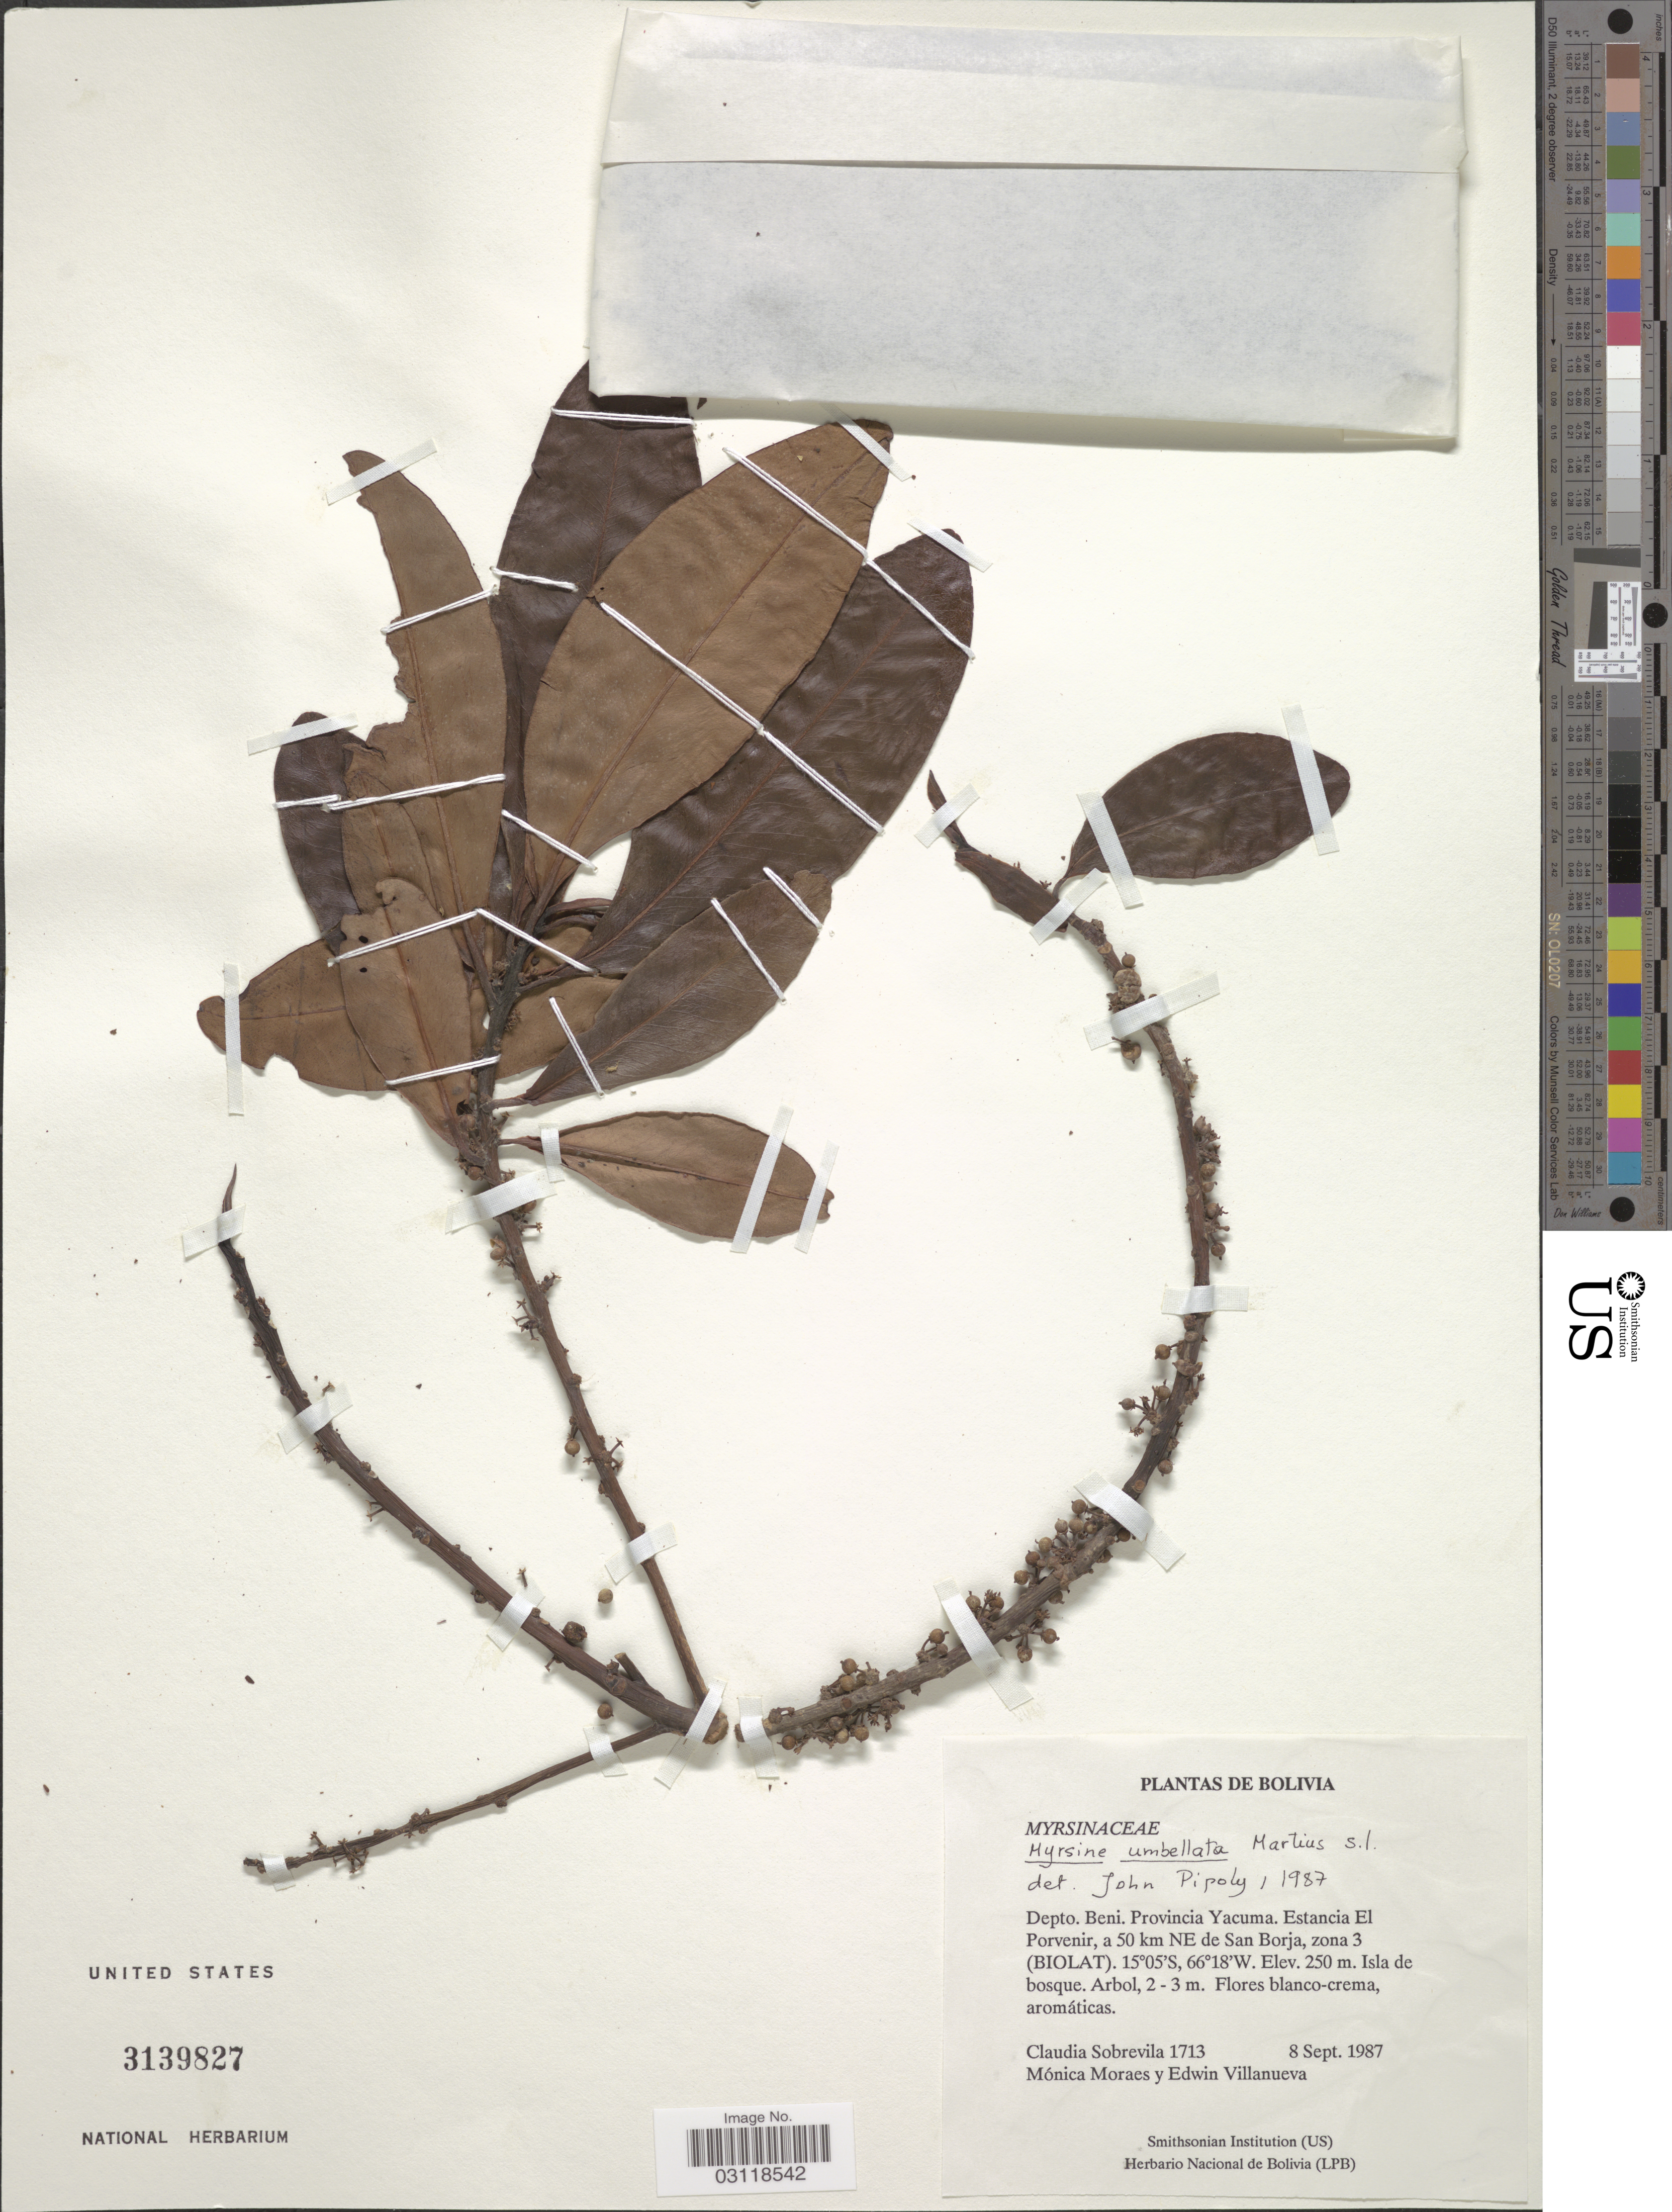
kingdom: Plantae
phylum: Tracheophyta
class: Magnoliopsida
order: Ericales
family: Primulaceae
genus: Rapanea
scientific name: Rapanea umbellata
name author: (Mart.) Mez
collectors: C. Sobrevila, M. Moraes & E. Villanueva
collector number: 1713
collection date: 1987-09-08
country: Bolivia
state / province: Beni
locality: Depto. Beni. Provincia Yacuma. Estancia El Porvenir, a 50 km NE de San Borja, zona 3 (BIOLAT).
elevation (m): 250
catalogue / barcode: US 3139827